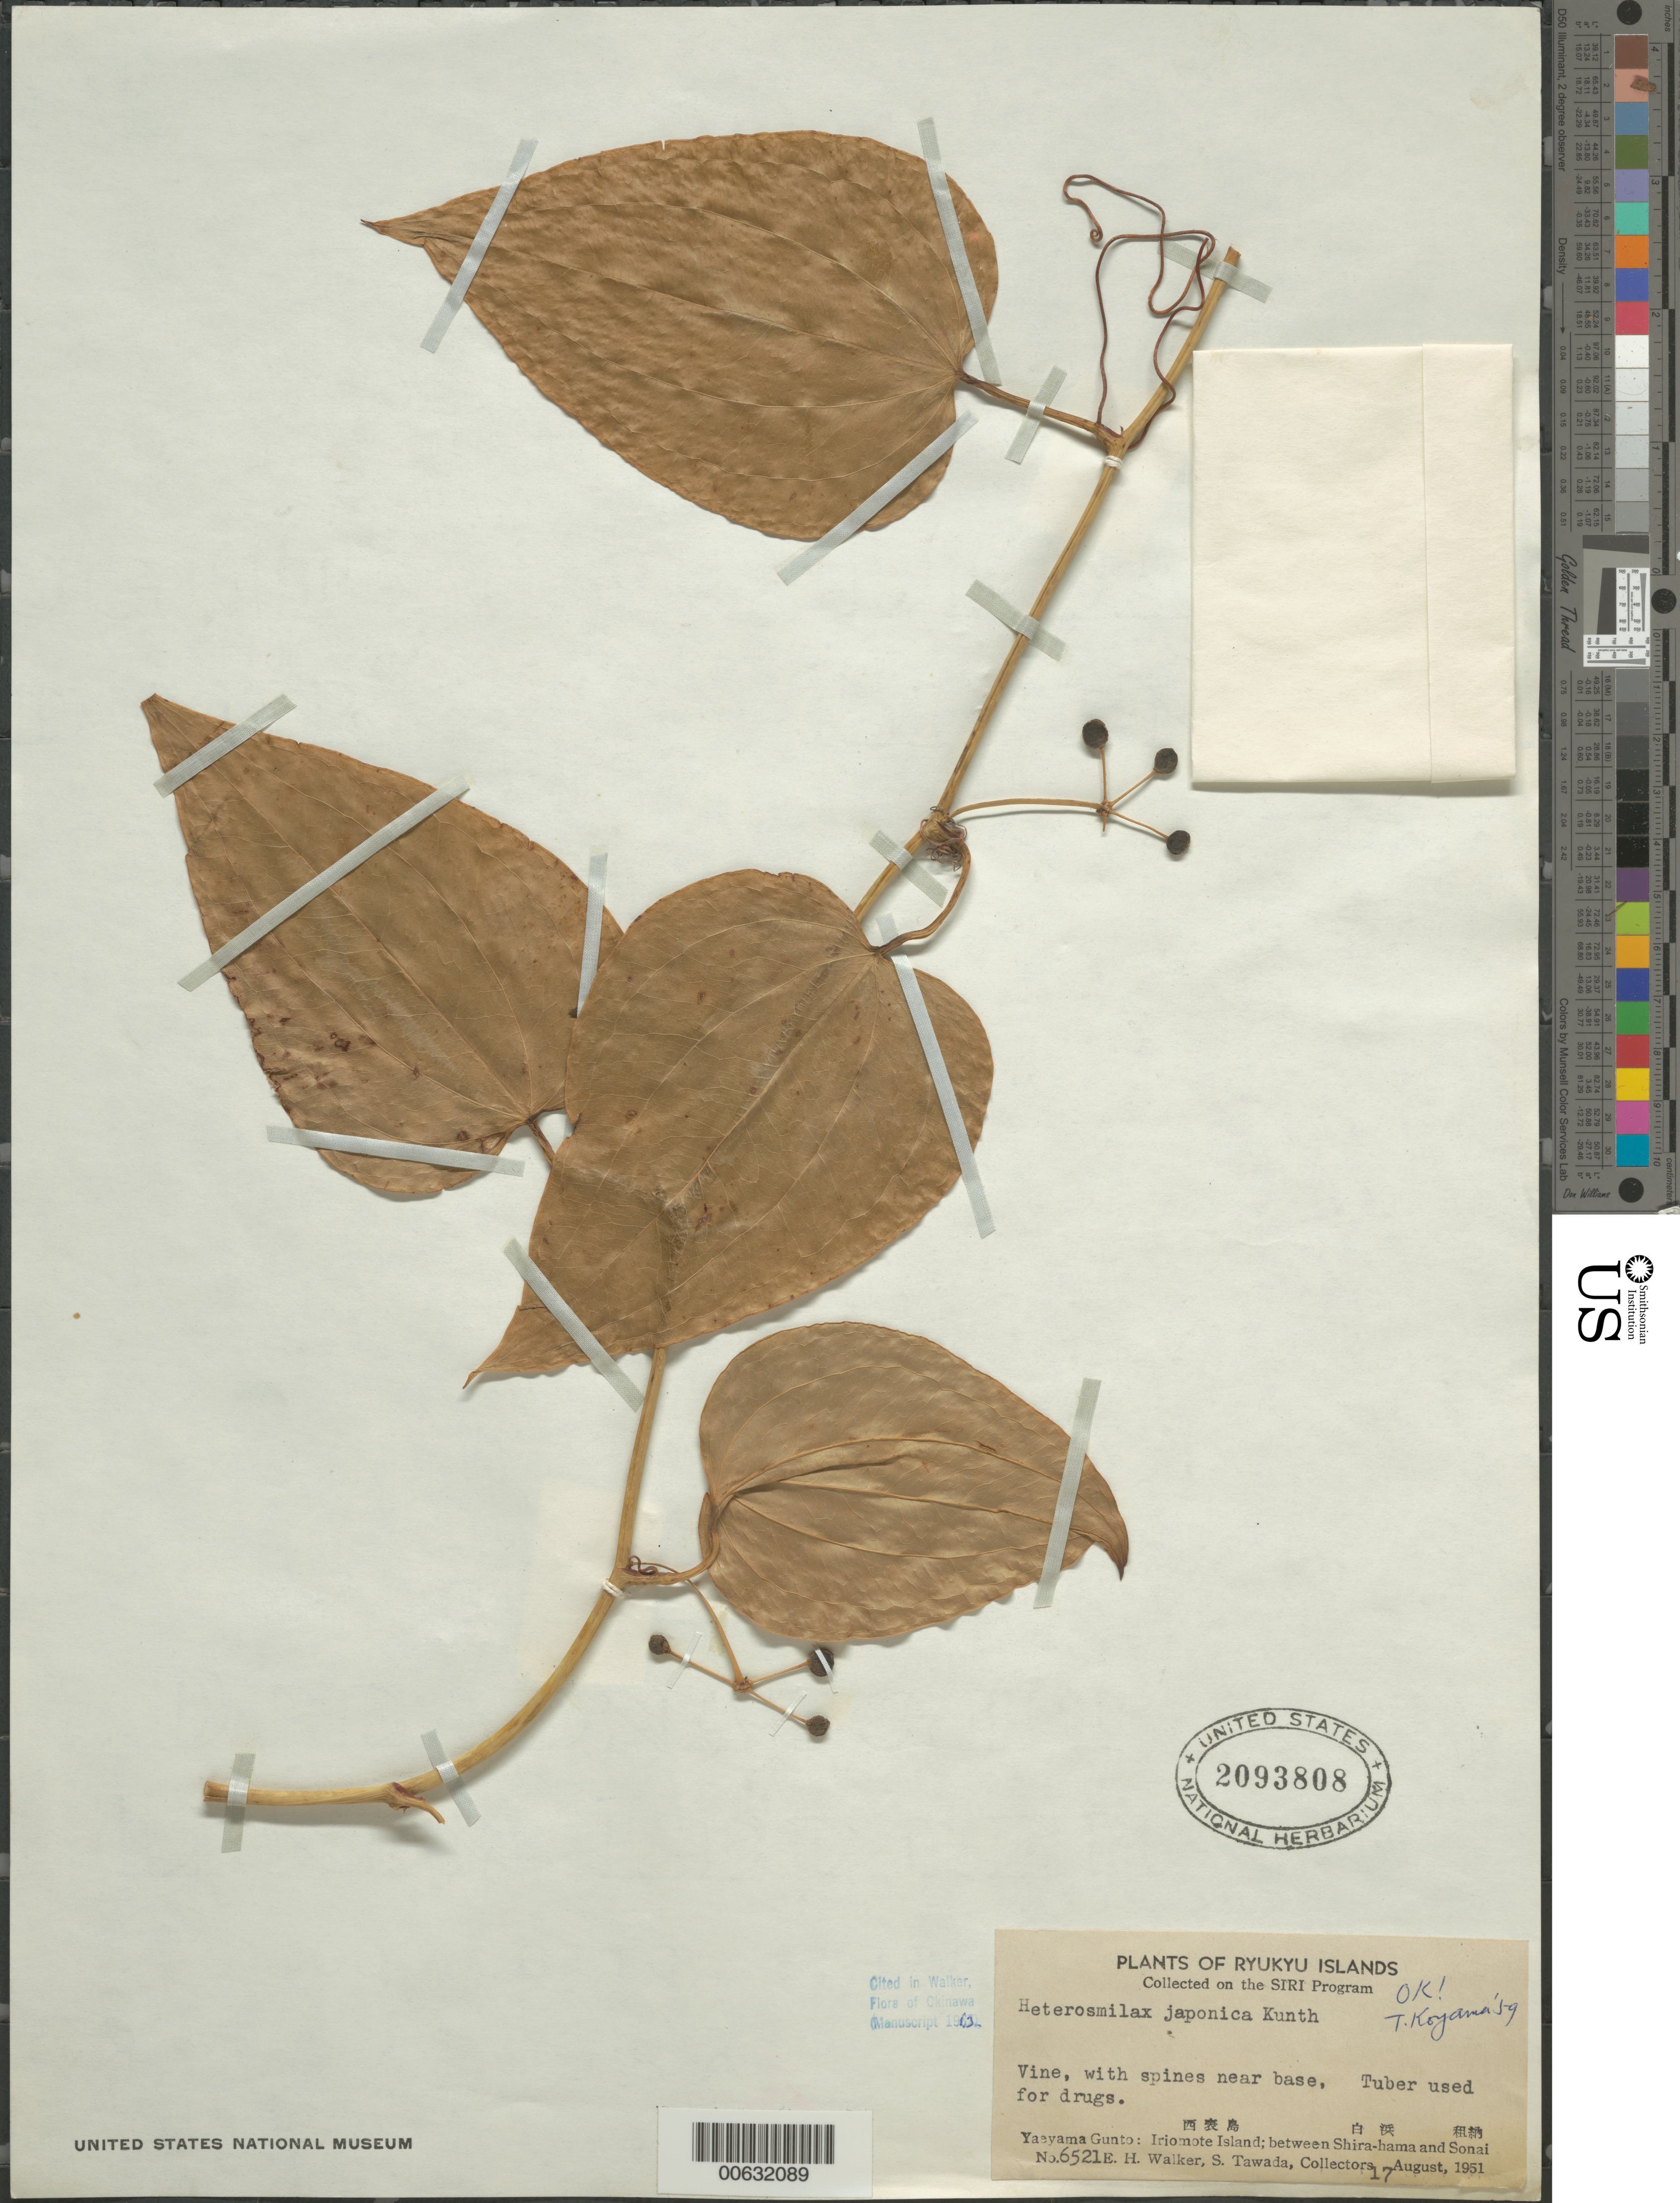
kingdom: Plantae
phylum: Tracheophyta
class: Liliopsida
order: Liliales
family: Smilacaceae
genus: Heterosmilax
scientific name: Heterosmilax japonica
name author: Kunth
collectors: E. H. Walker, S. Tawada & T. Amano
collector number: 6521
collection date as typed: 17 Aug 1951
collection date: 1951-08-17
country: Japan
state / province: Okinawa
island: Iriomote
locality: Yaeyama Gunto, between Shira-hama and Sonai [Sakishima Is.]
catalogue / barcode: US 2093808